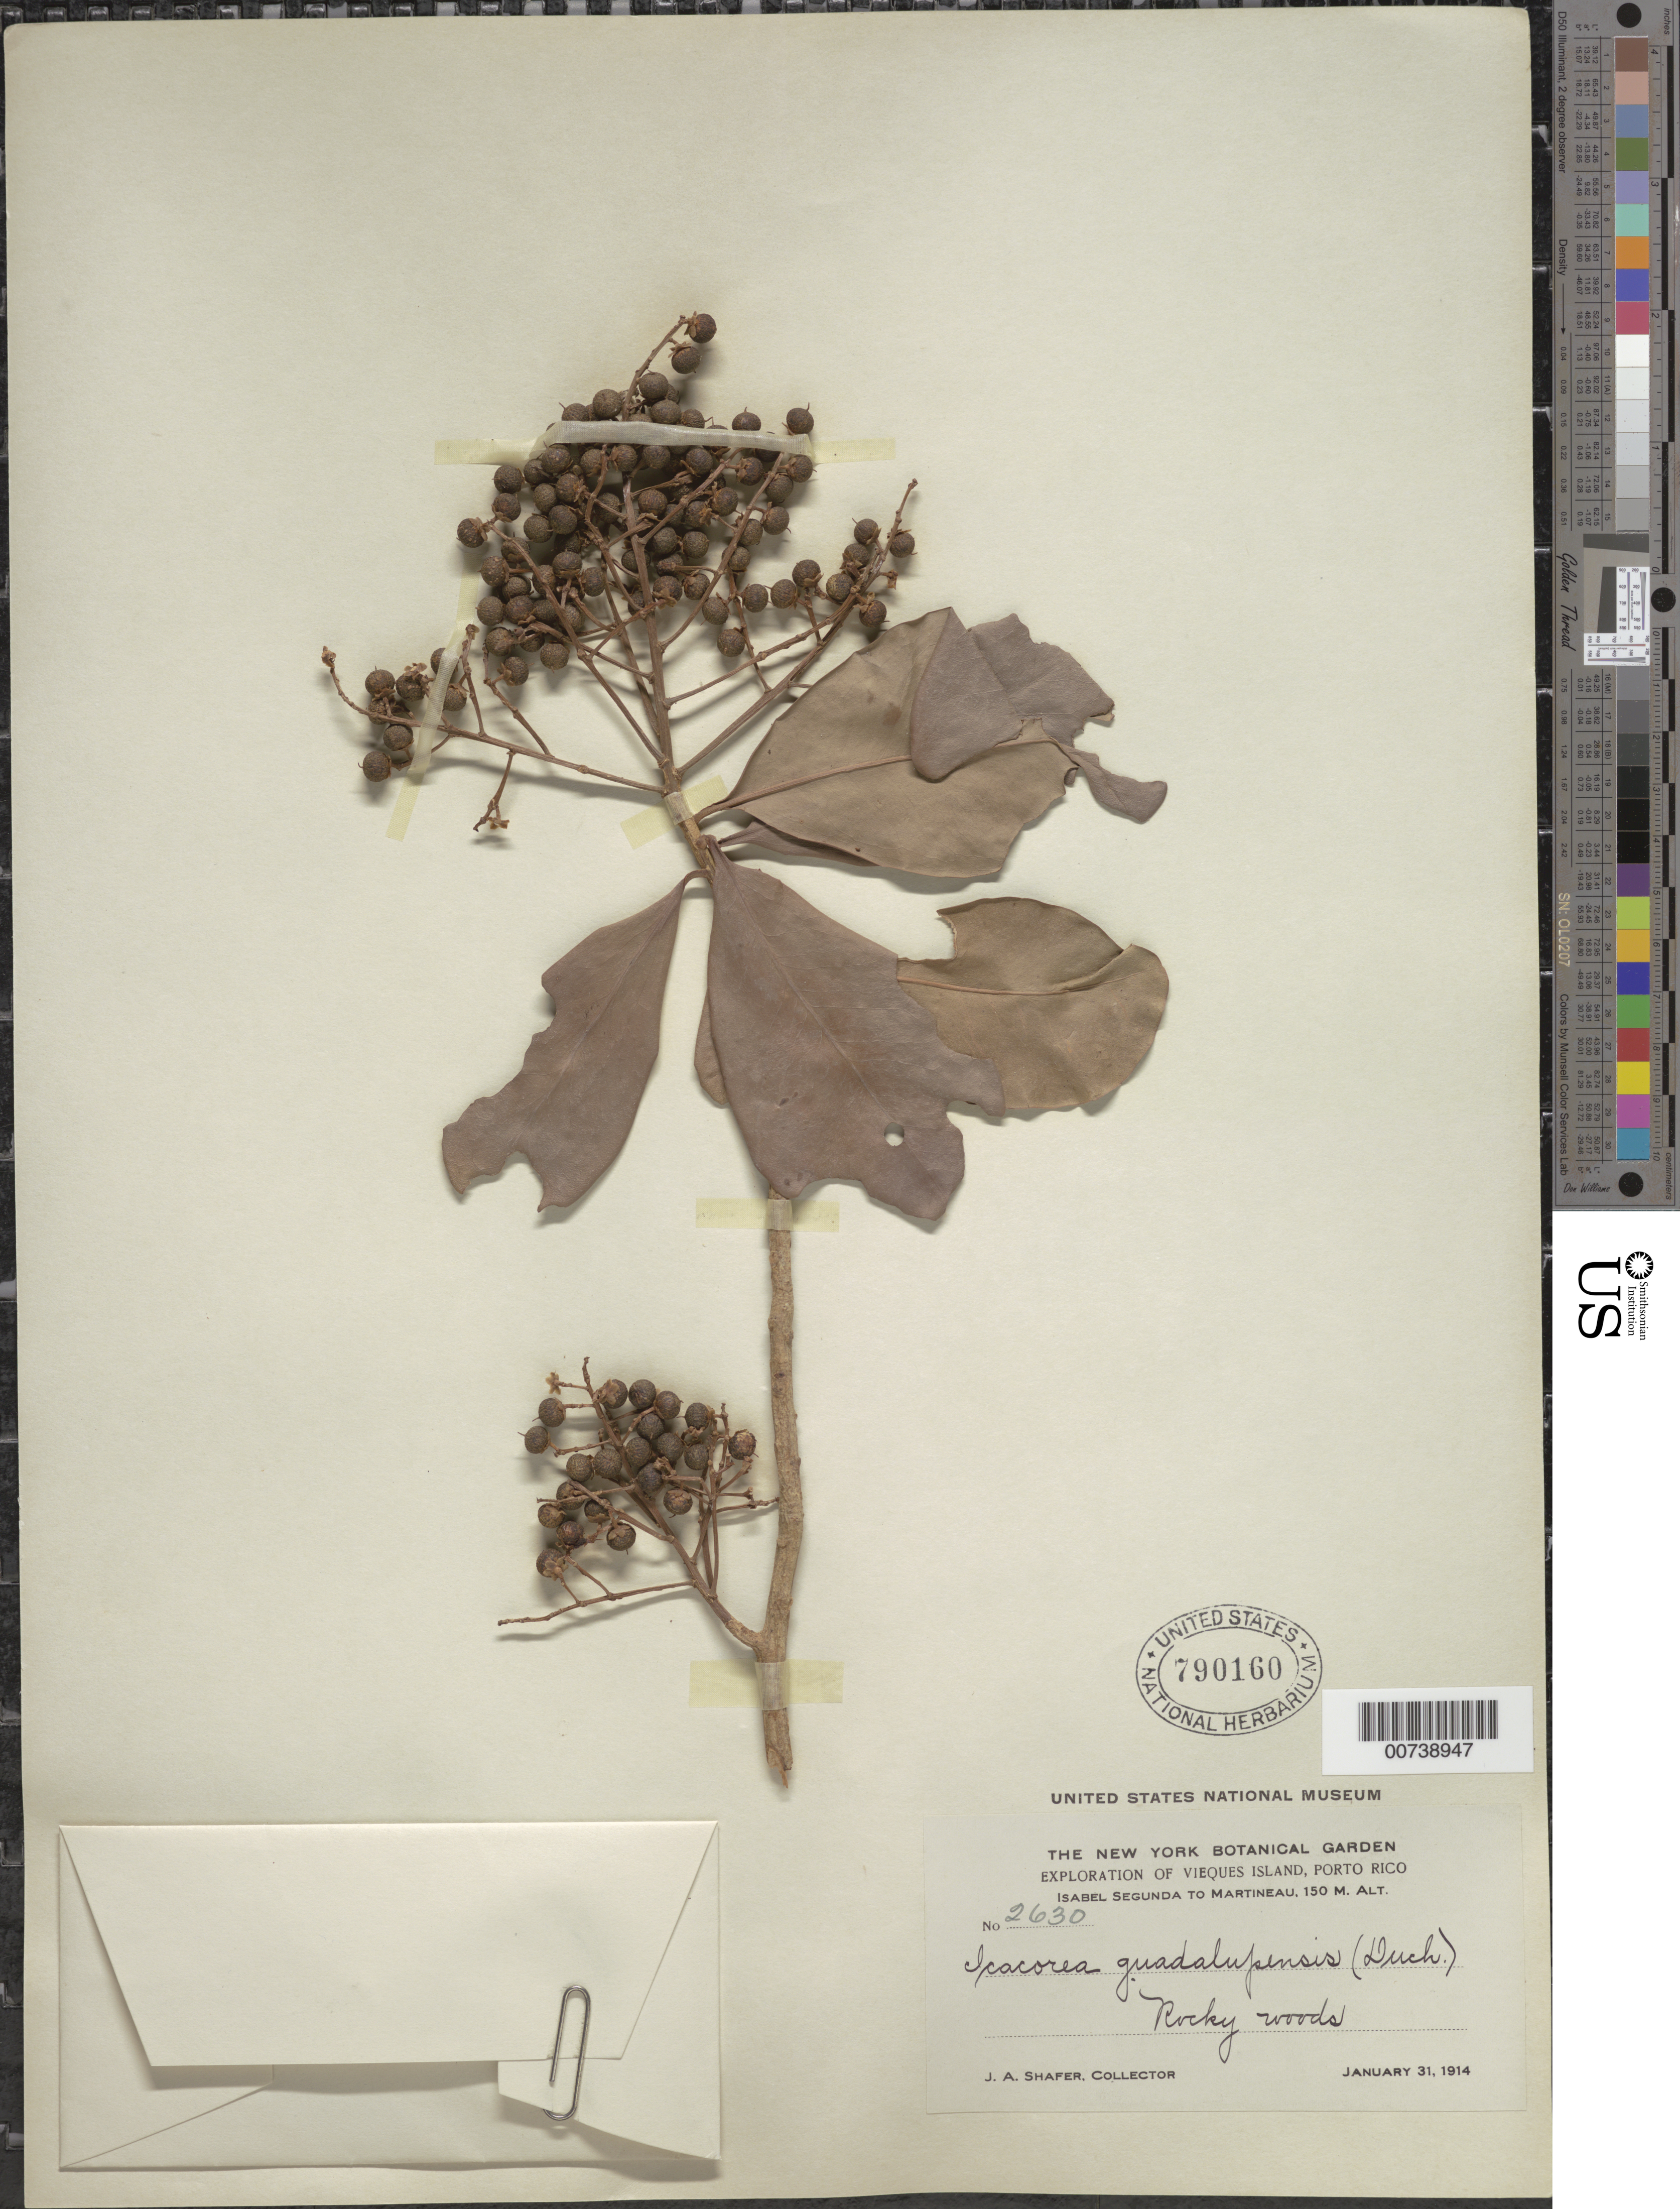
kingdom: Plantae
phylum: Tracheophyta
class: Magnoliopsida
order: Ericales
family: Primulaceae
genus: Ardisia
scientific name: Ardisia obovata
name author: Desv. ex Ham.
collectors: J. A. Shafer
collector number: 2630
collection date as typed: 31 Jan 1914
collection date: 1914-01-31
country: Puerto Rico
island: Vieques I.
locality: Isabel Segunda to Martineau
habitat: Rocky woods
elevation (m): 150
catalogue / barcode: US 790160